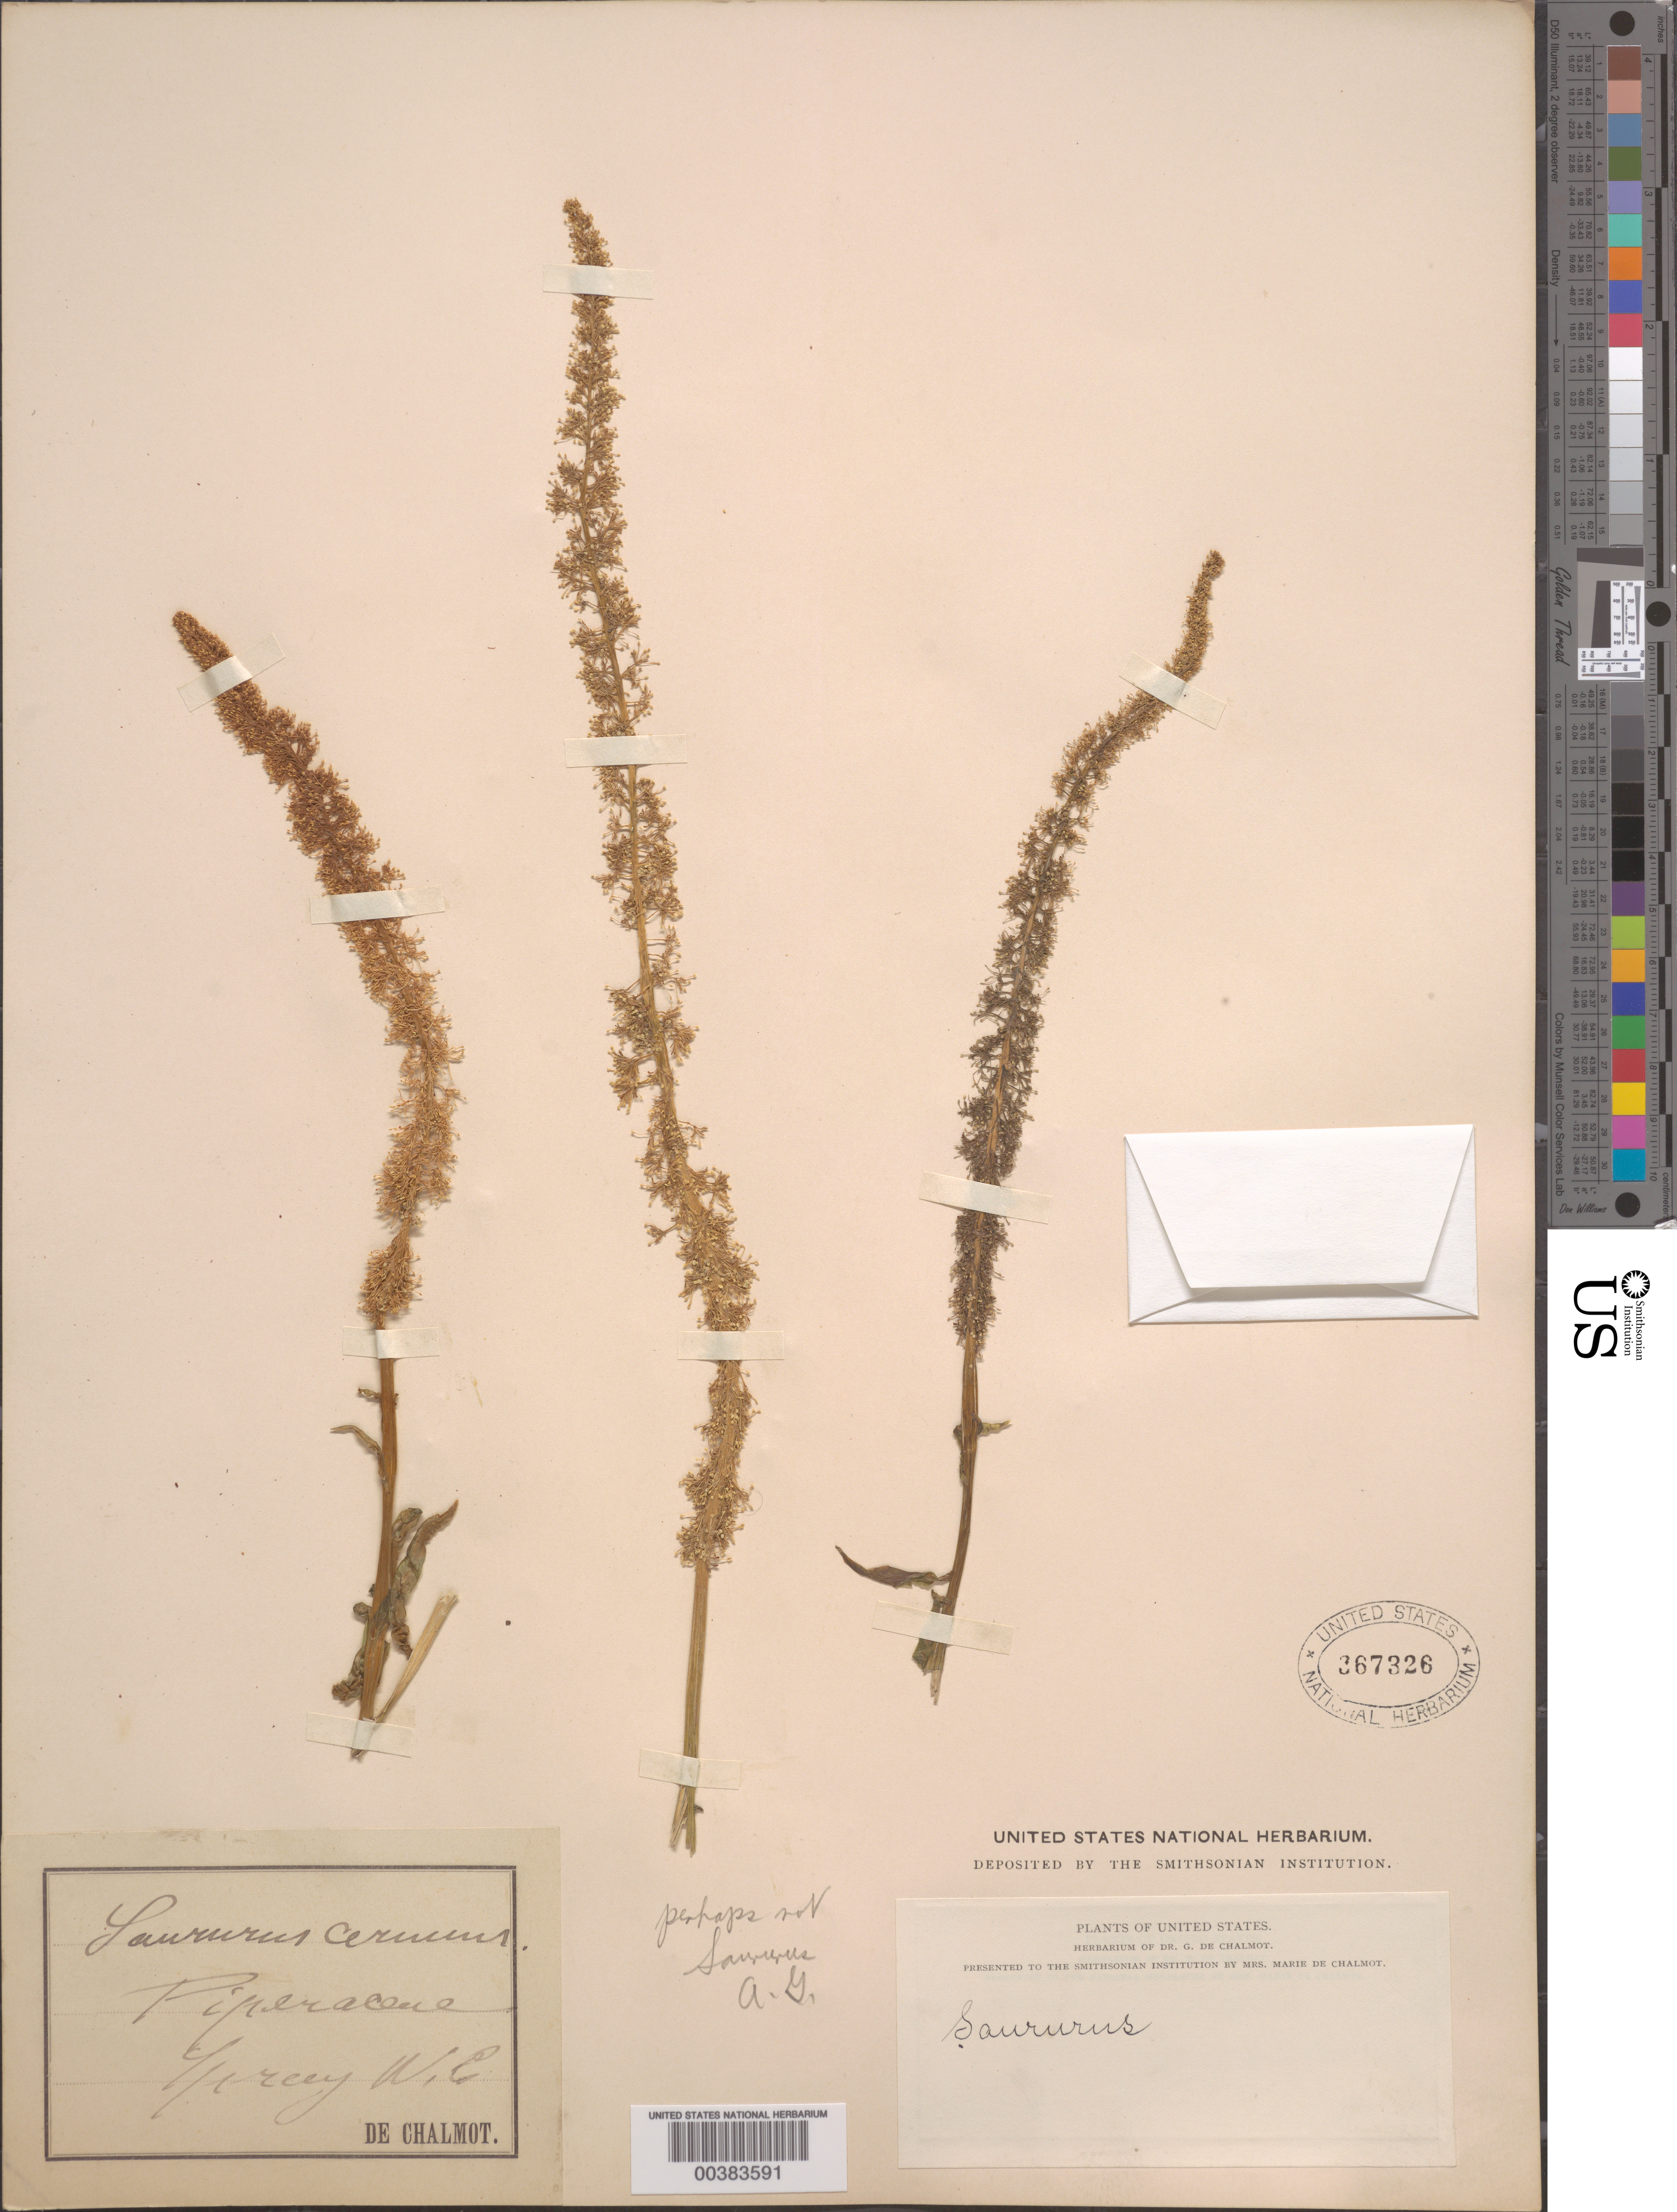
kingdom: Plantae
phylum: Tracheophyta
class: Magnoliopsida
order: Piperales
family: Saururaceae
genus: Saururus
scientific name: Saururus cernuus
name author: L.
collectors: G. de Chalmot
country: United States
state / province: North Carolina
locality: Spray.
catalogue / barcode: US 367326